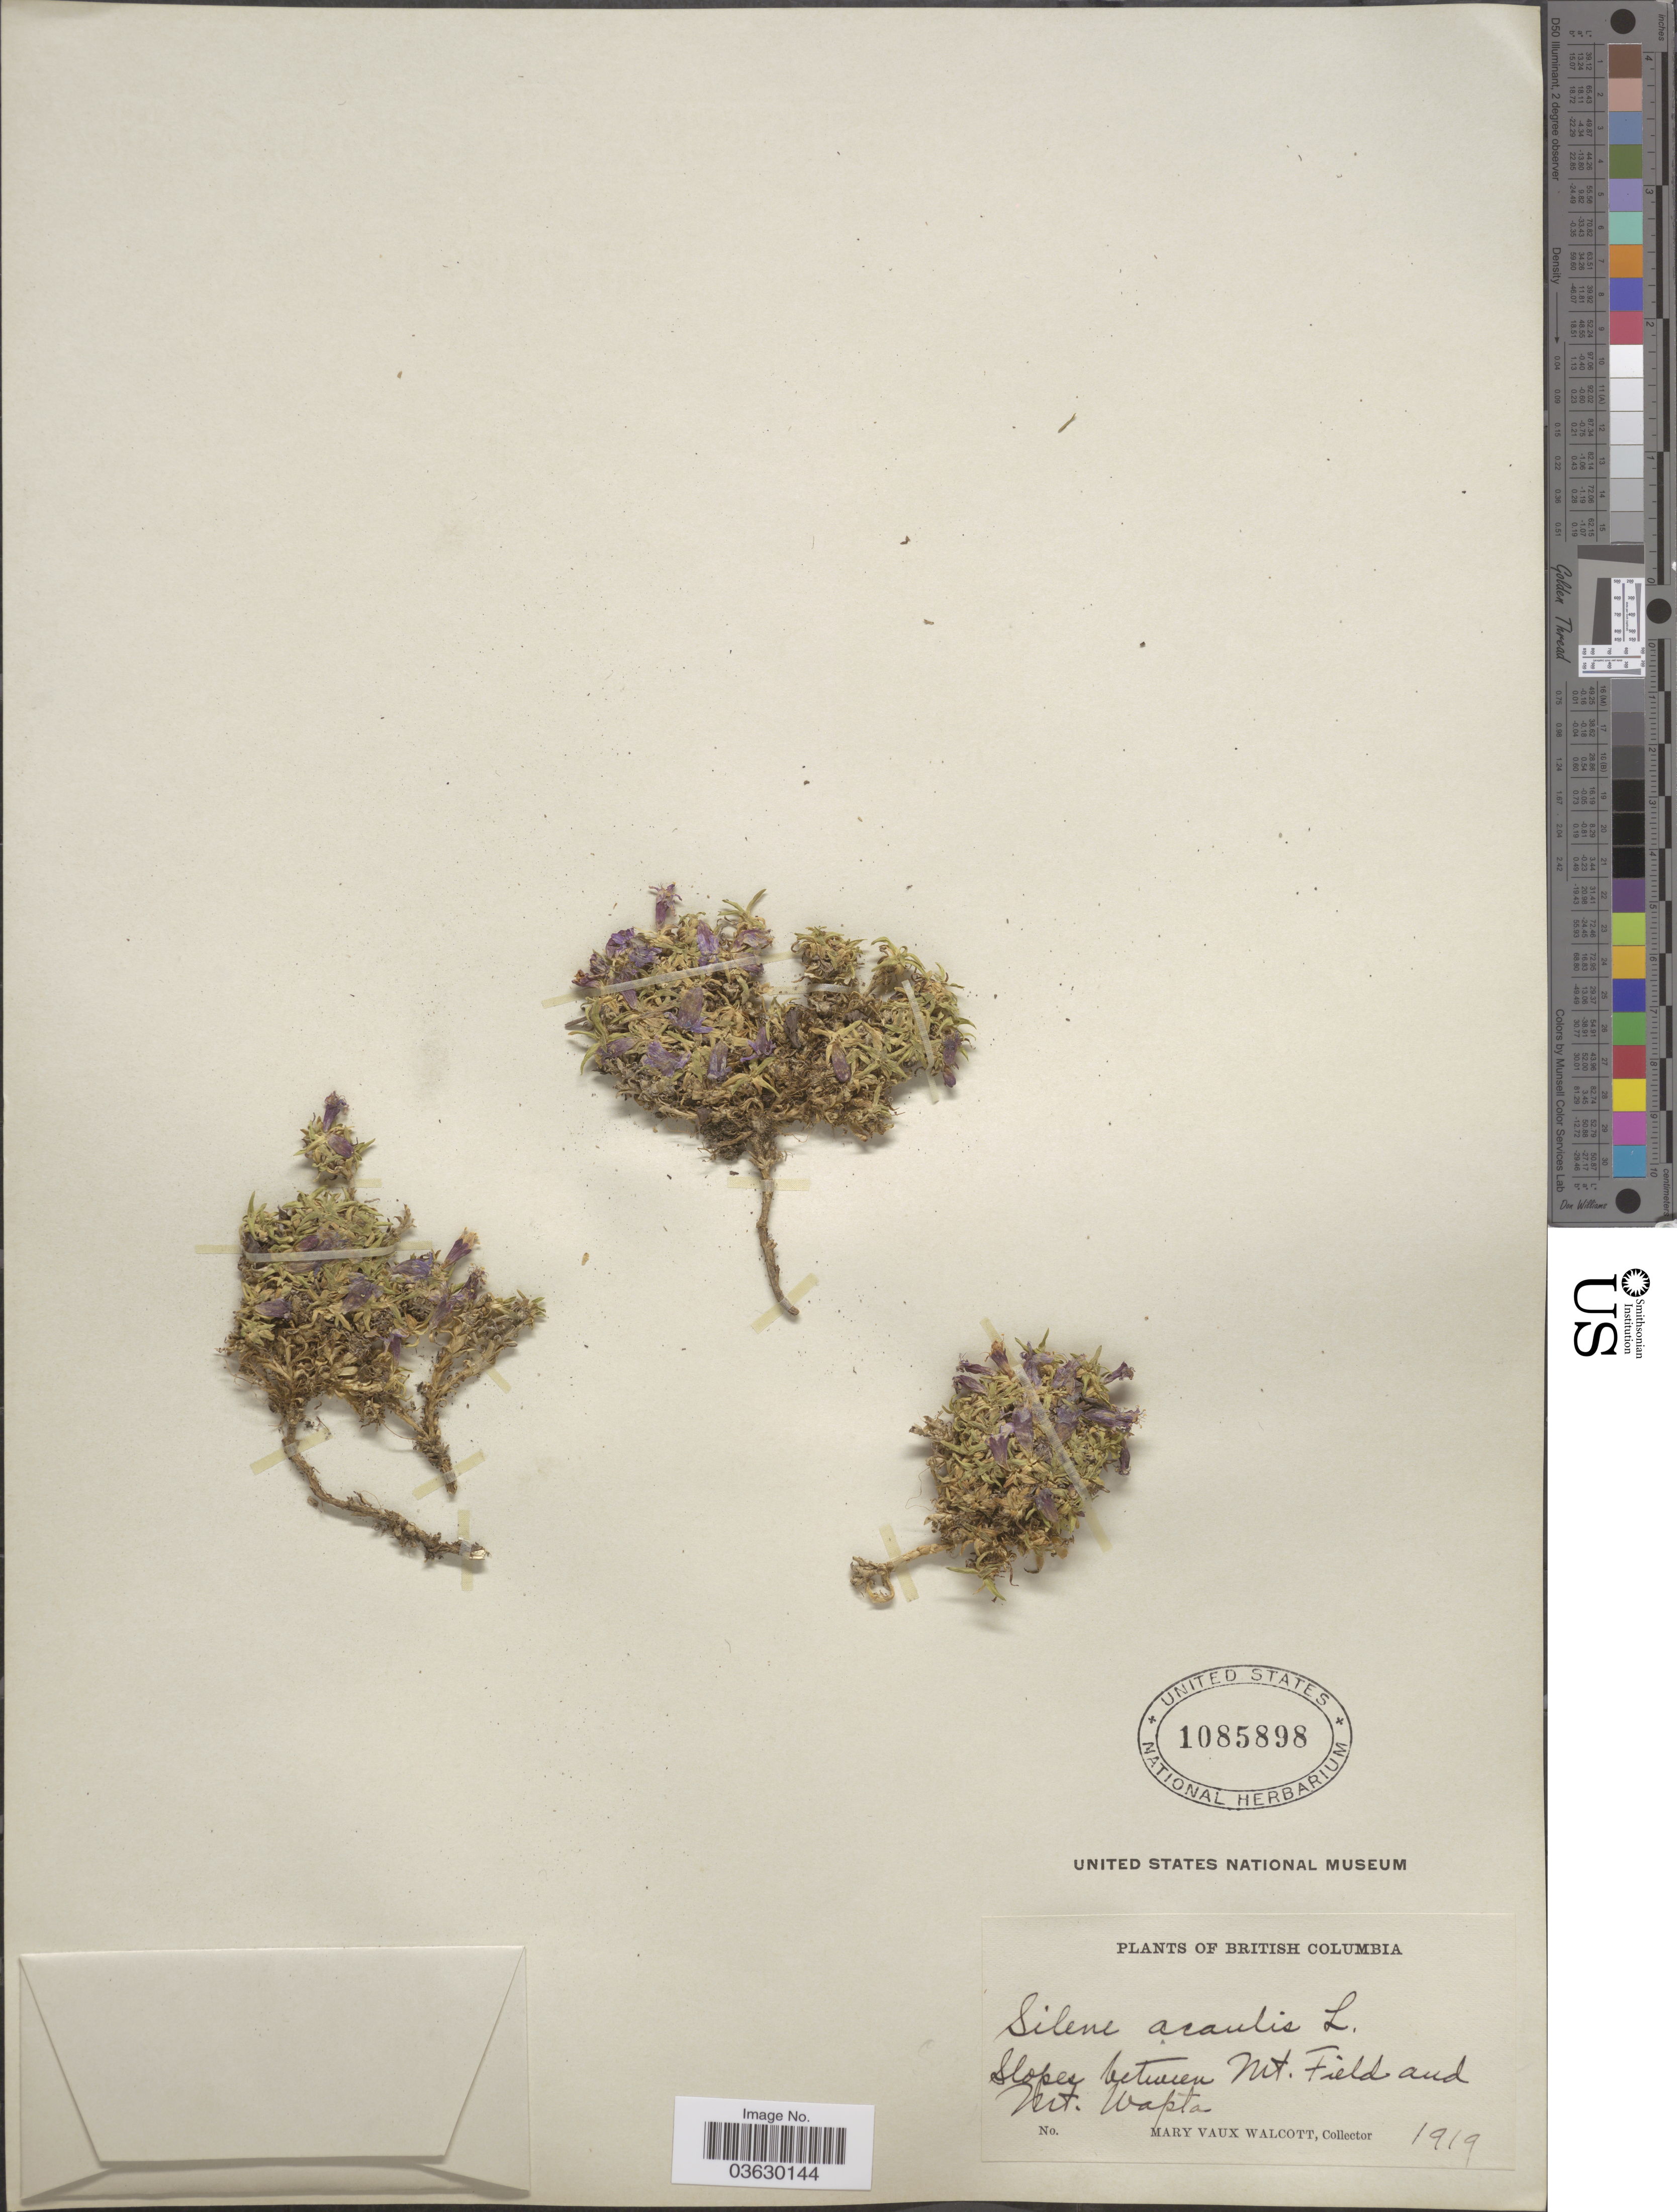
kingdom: Plantae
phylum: Tracheophyta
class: Magnoliopsida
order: Caryophyllales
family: Caryophyllaceae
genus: Silene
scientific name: Silene acaulis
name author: (L.) Jacq.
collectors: M. Walcott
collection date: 1919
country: Canada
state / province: British Columbia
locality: Slopes between Mt. Field and Mt. Wapta.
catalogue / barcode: US 1085898